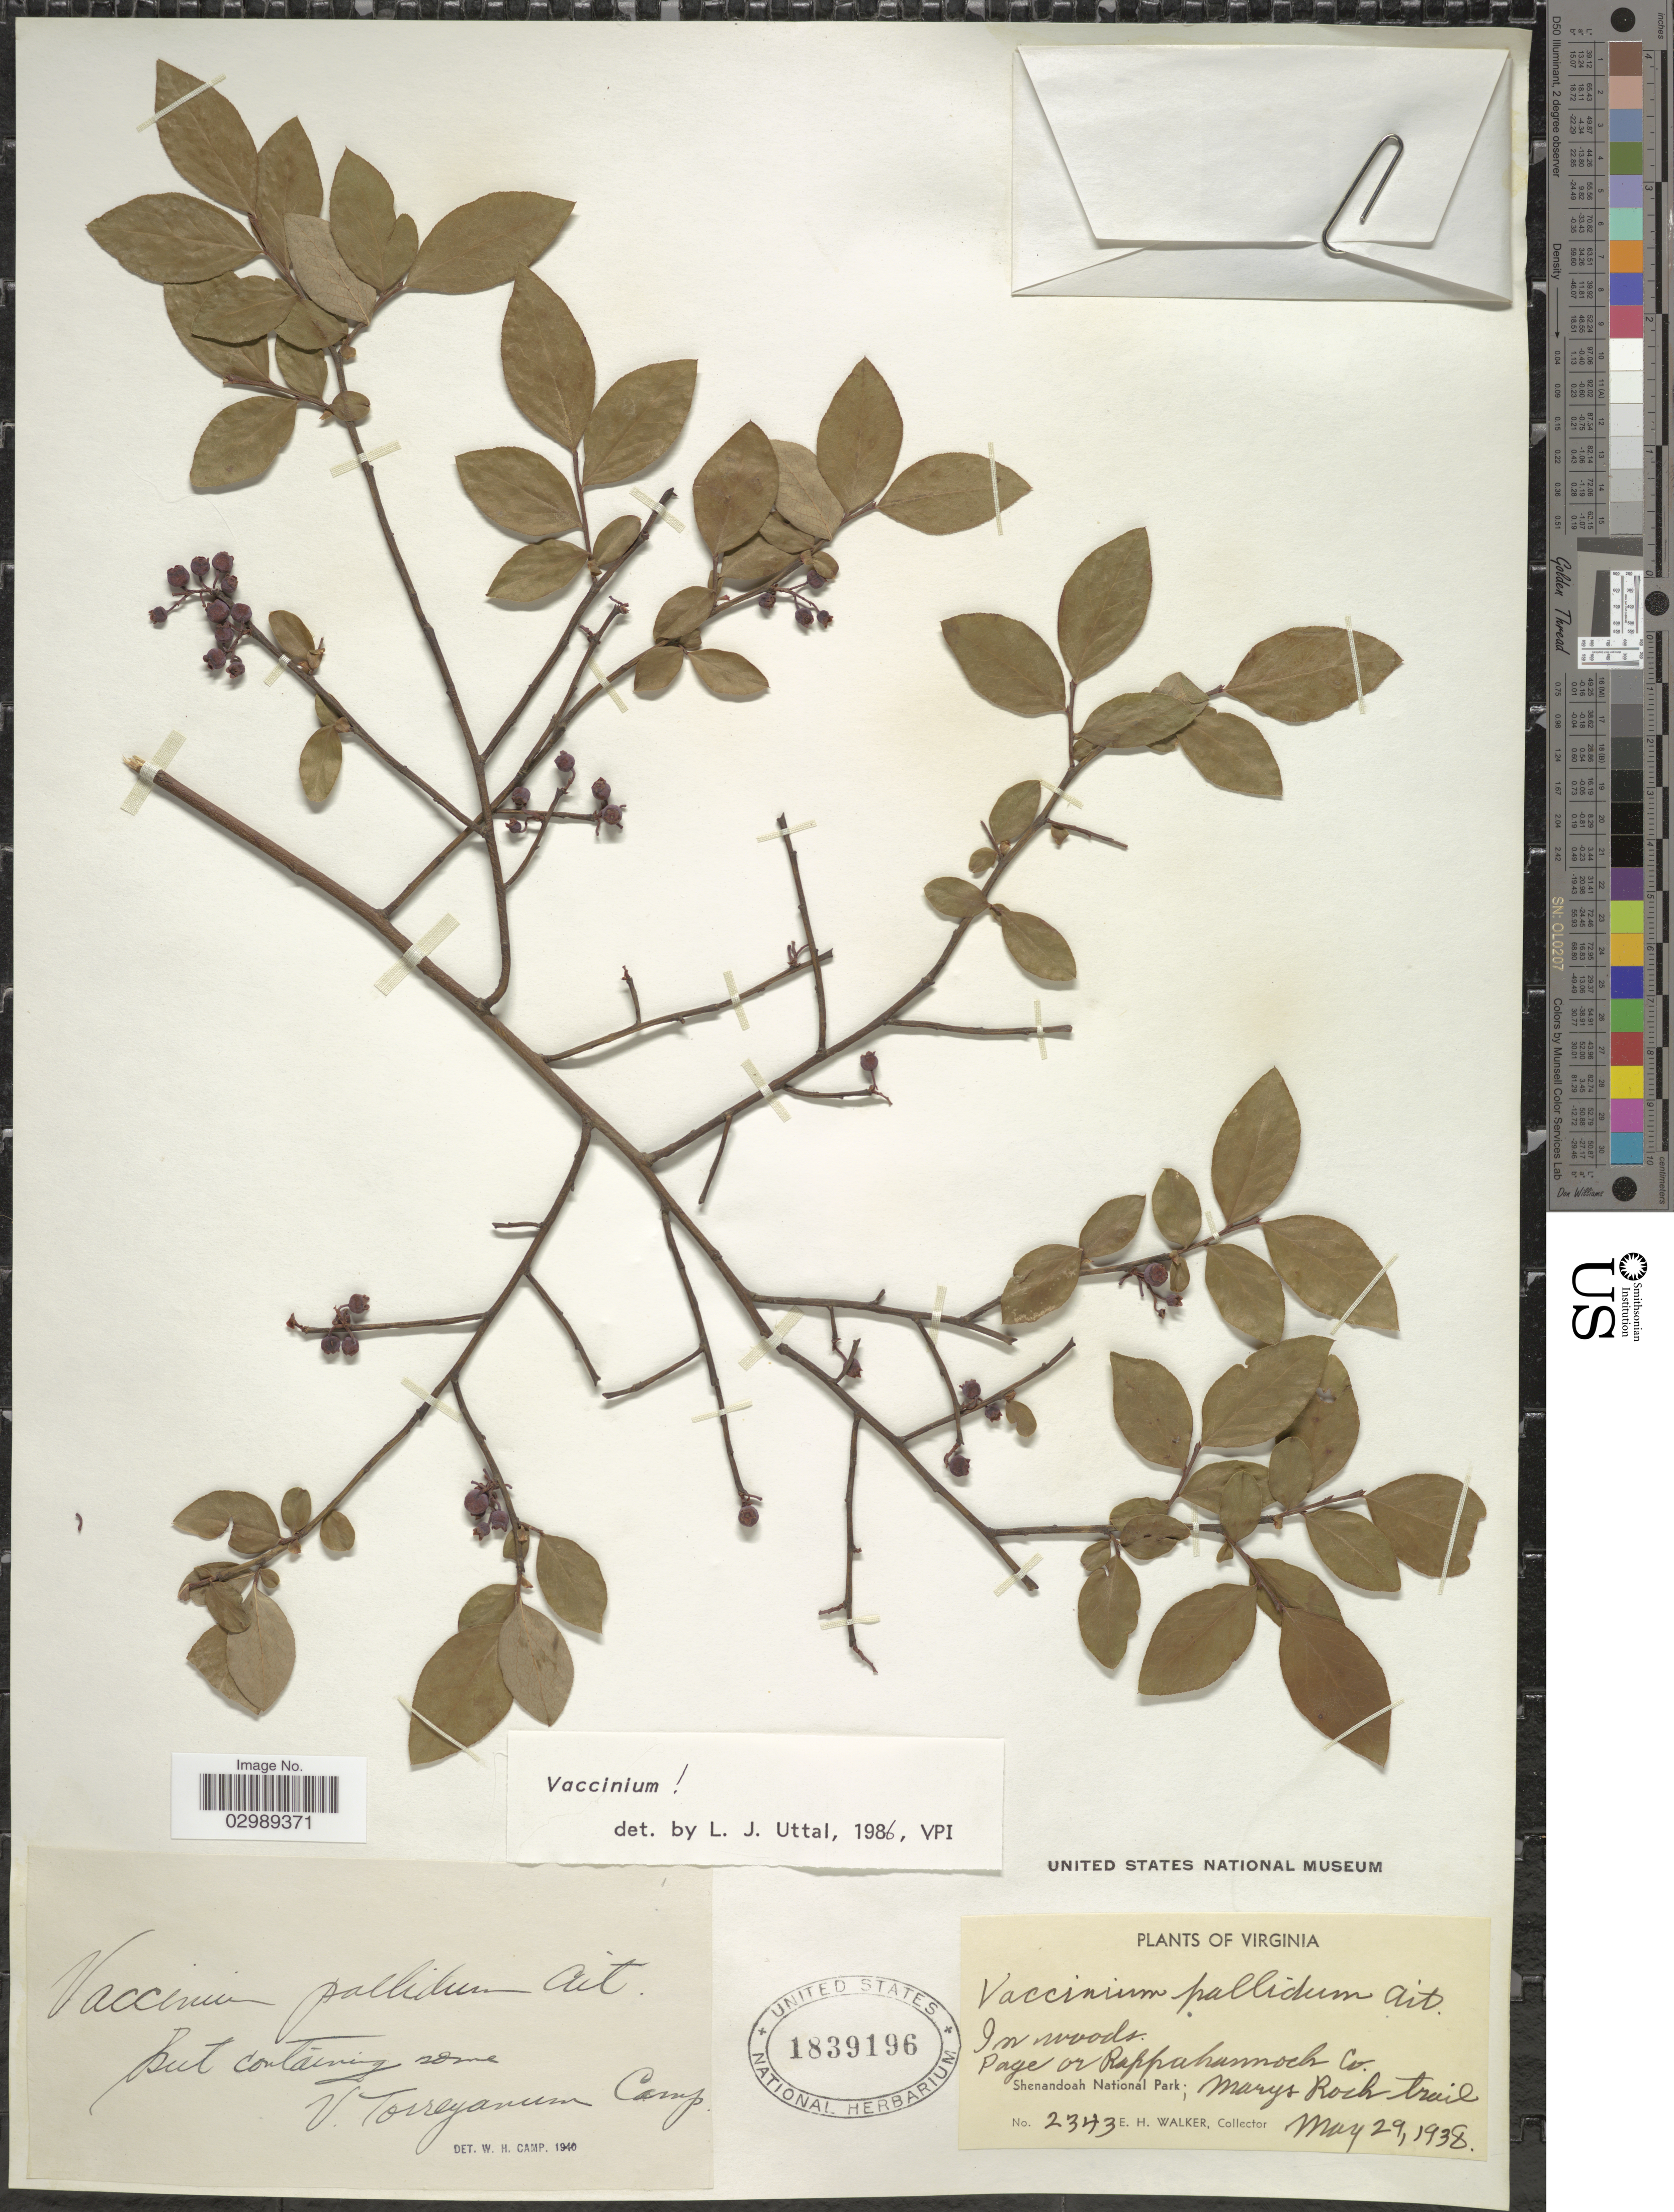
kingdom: Plantae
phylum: Tracheophyta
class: Magnoliopsida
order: Ericales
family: Ericaceae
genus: Vaccinium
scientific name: Vaccinium pallidum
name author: Aiton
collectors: E. H. Walker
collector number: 2343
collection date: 1938-05-29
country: United States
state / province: Virginia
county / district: Page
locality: Page or Rappahannock Co., Shenandoah National Park; Marys Rock trail.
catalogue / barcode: US 1839196